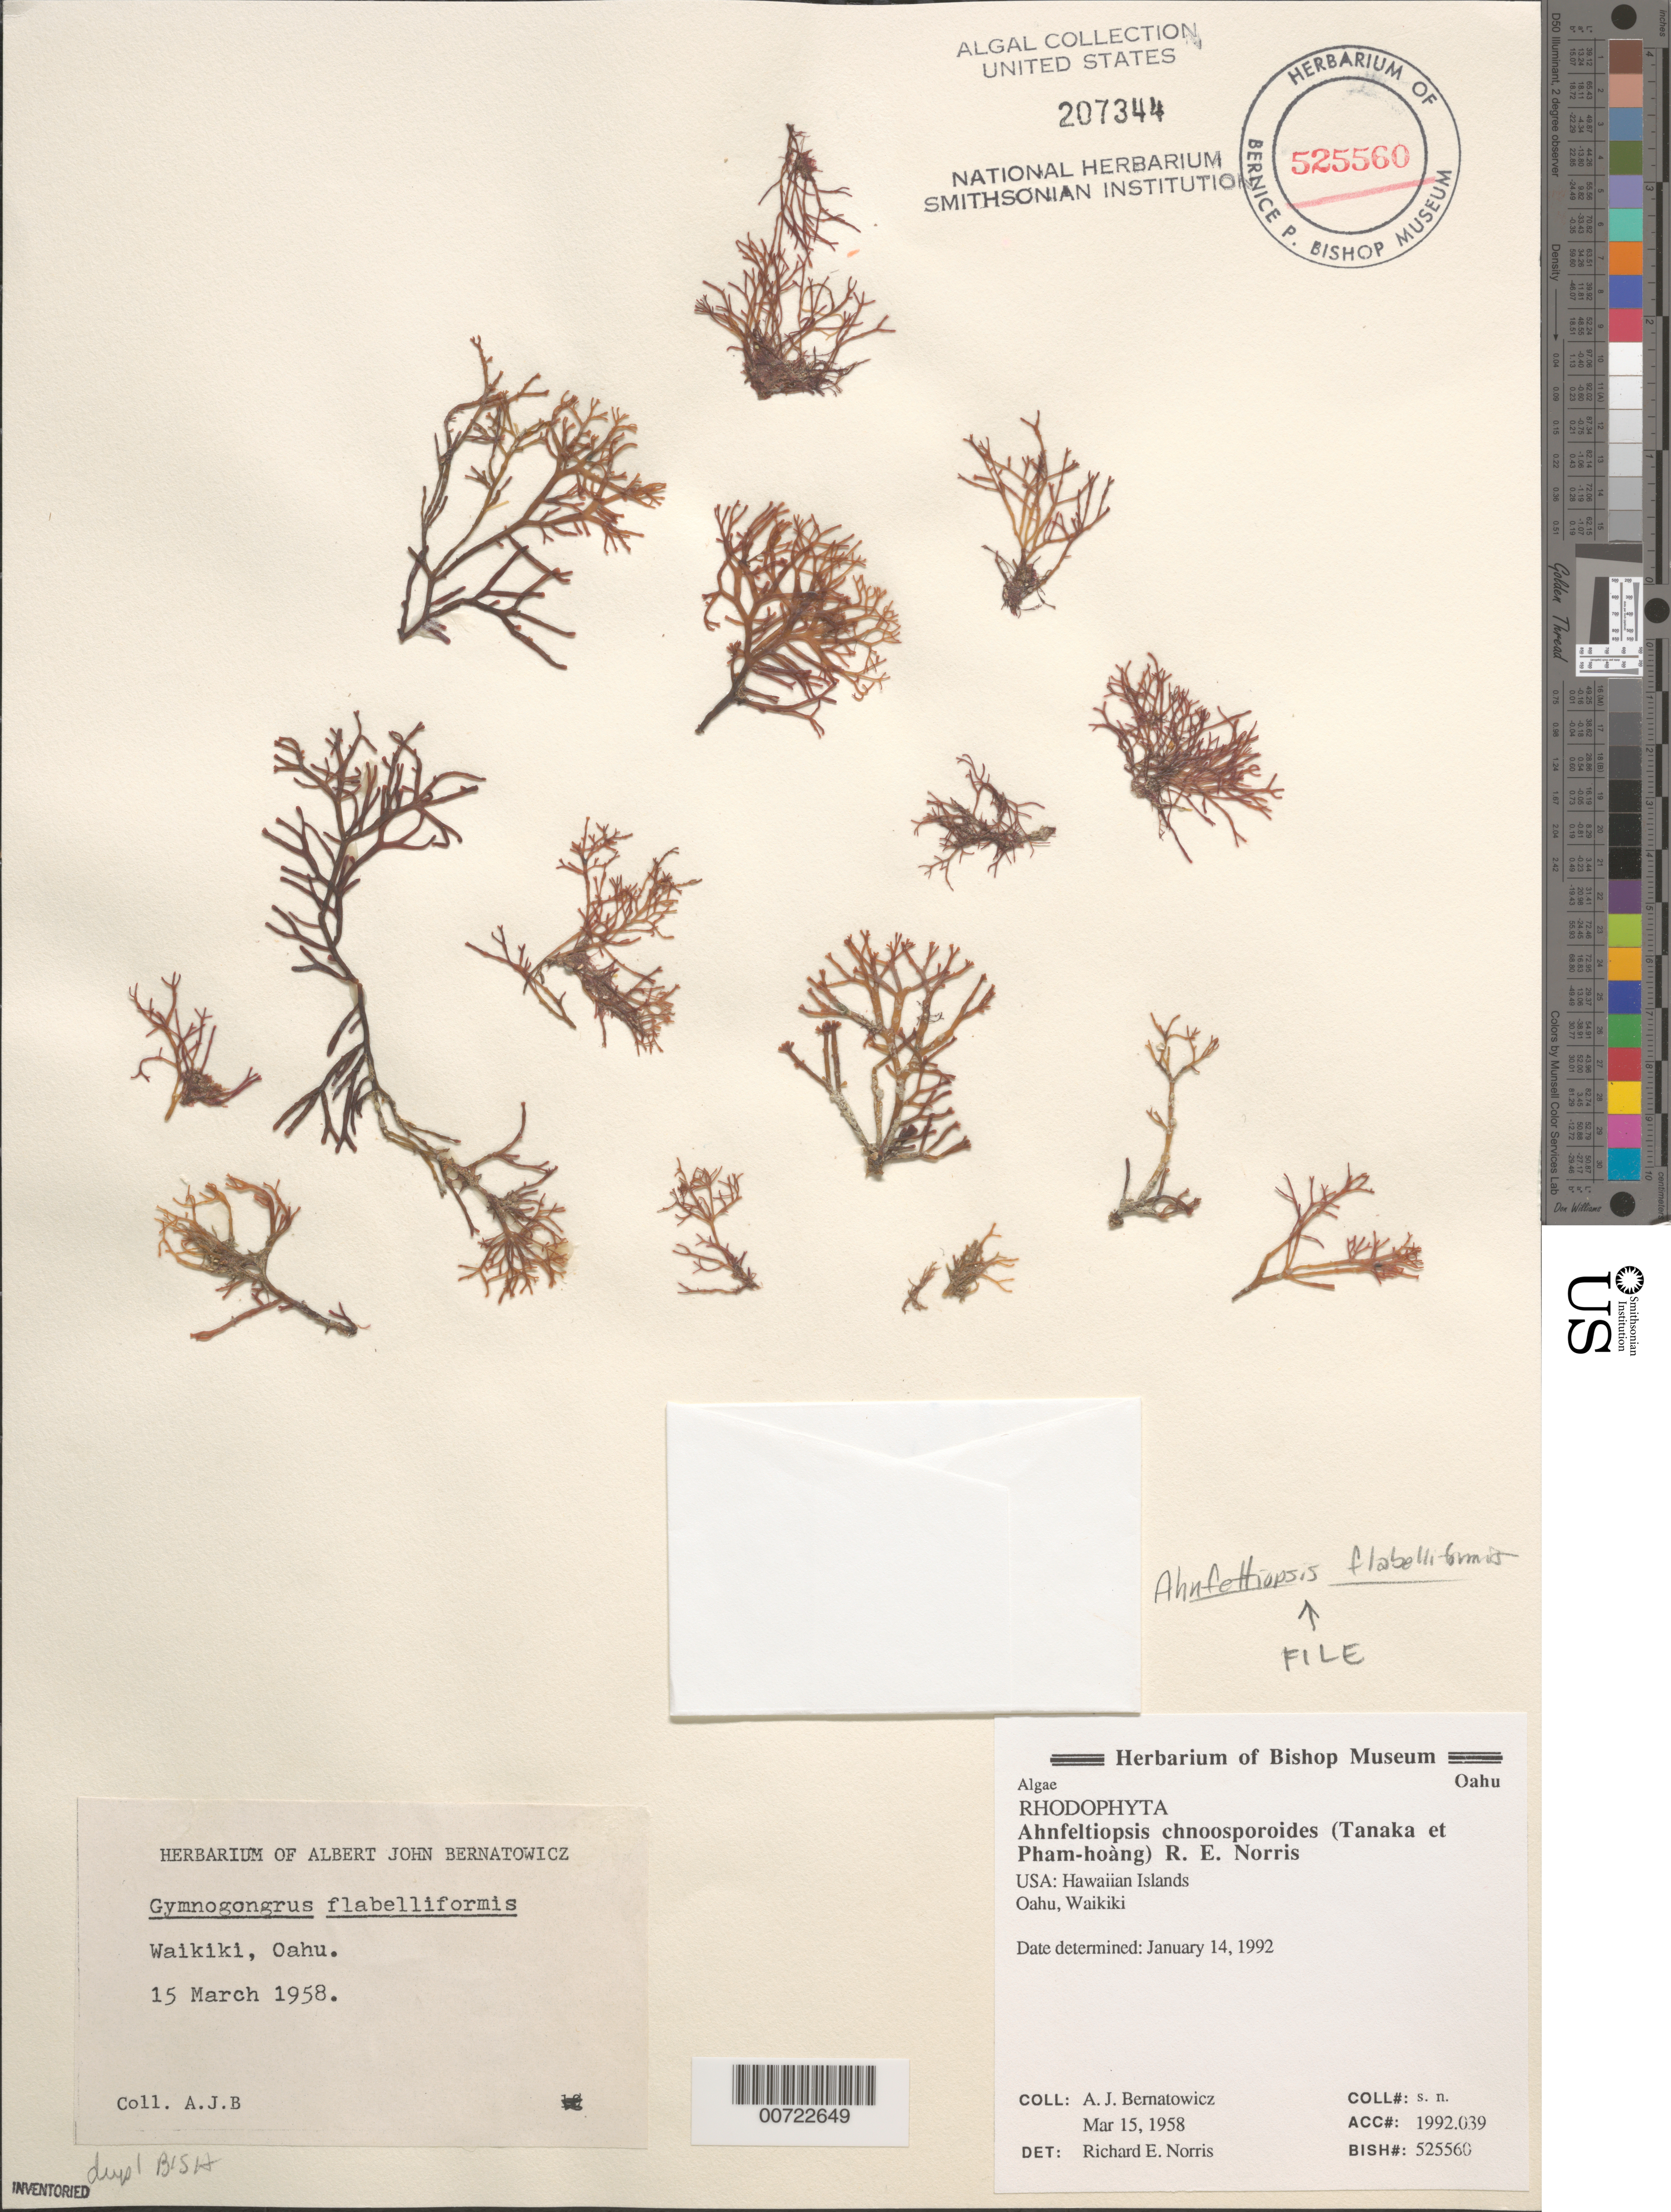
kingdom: Plantae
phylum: Rhodophyta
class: Florideophyceae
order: Gigartinales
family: Phyllophoraceae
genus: Ahnfeltiopsis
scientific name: Ahnfeltiopsis flabelliformis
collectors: A. Bernatowicz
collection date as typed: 15 Mar 1958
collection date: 1958-03-15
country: United States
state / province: Hawaii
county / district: Honolulu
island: Oahu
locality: Waikiki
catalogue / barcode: US 207344